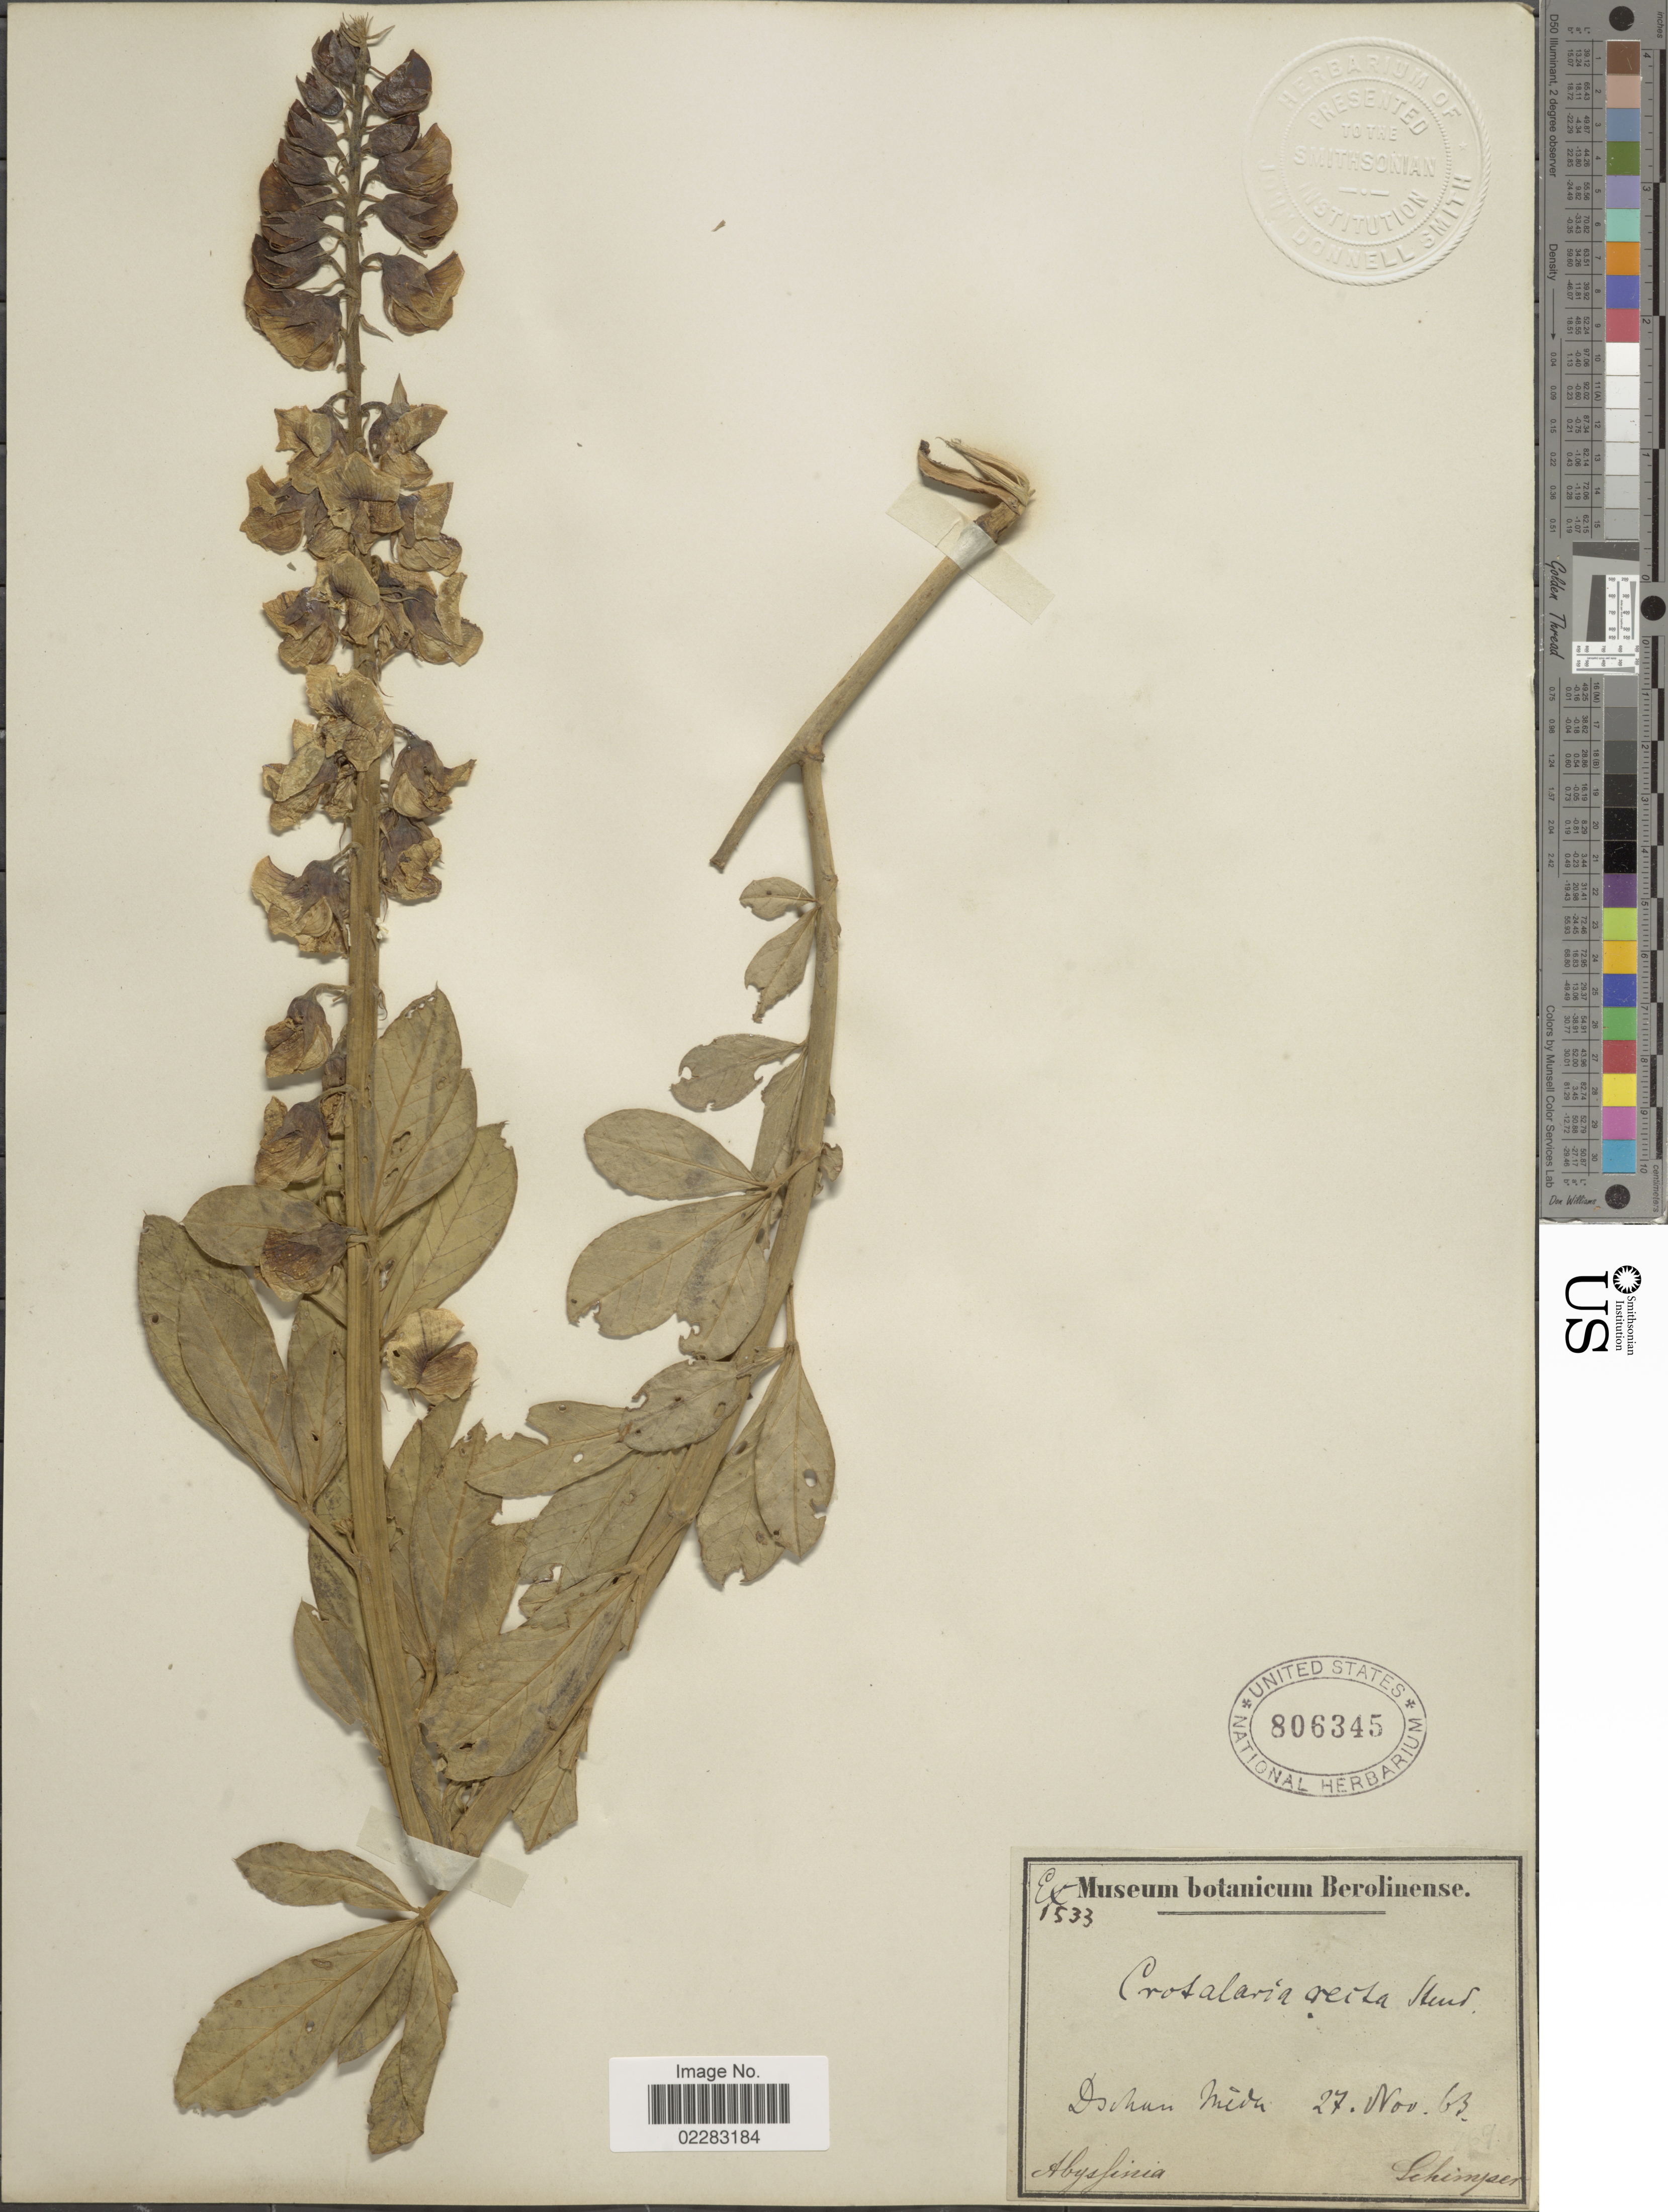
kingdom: Plantae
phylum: Tracheophyta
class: Magnoliopsida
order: Fabales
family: Fabaceae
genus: Crotalaria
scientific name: Crotalaria recta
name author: Steud. ex A. Rich.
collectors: -. Schimper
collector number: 1533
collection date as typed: Transcribed d/m/y: 27/11/63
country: Eritrea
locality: Abyssinia, Dschan Meda. [interpreted]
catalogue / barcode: US 806345